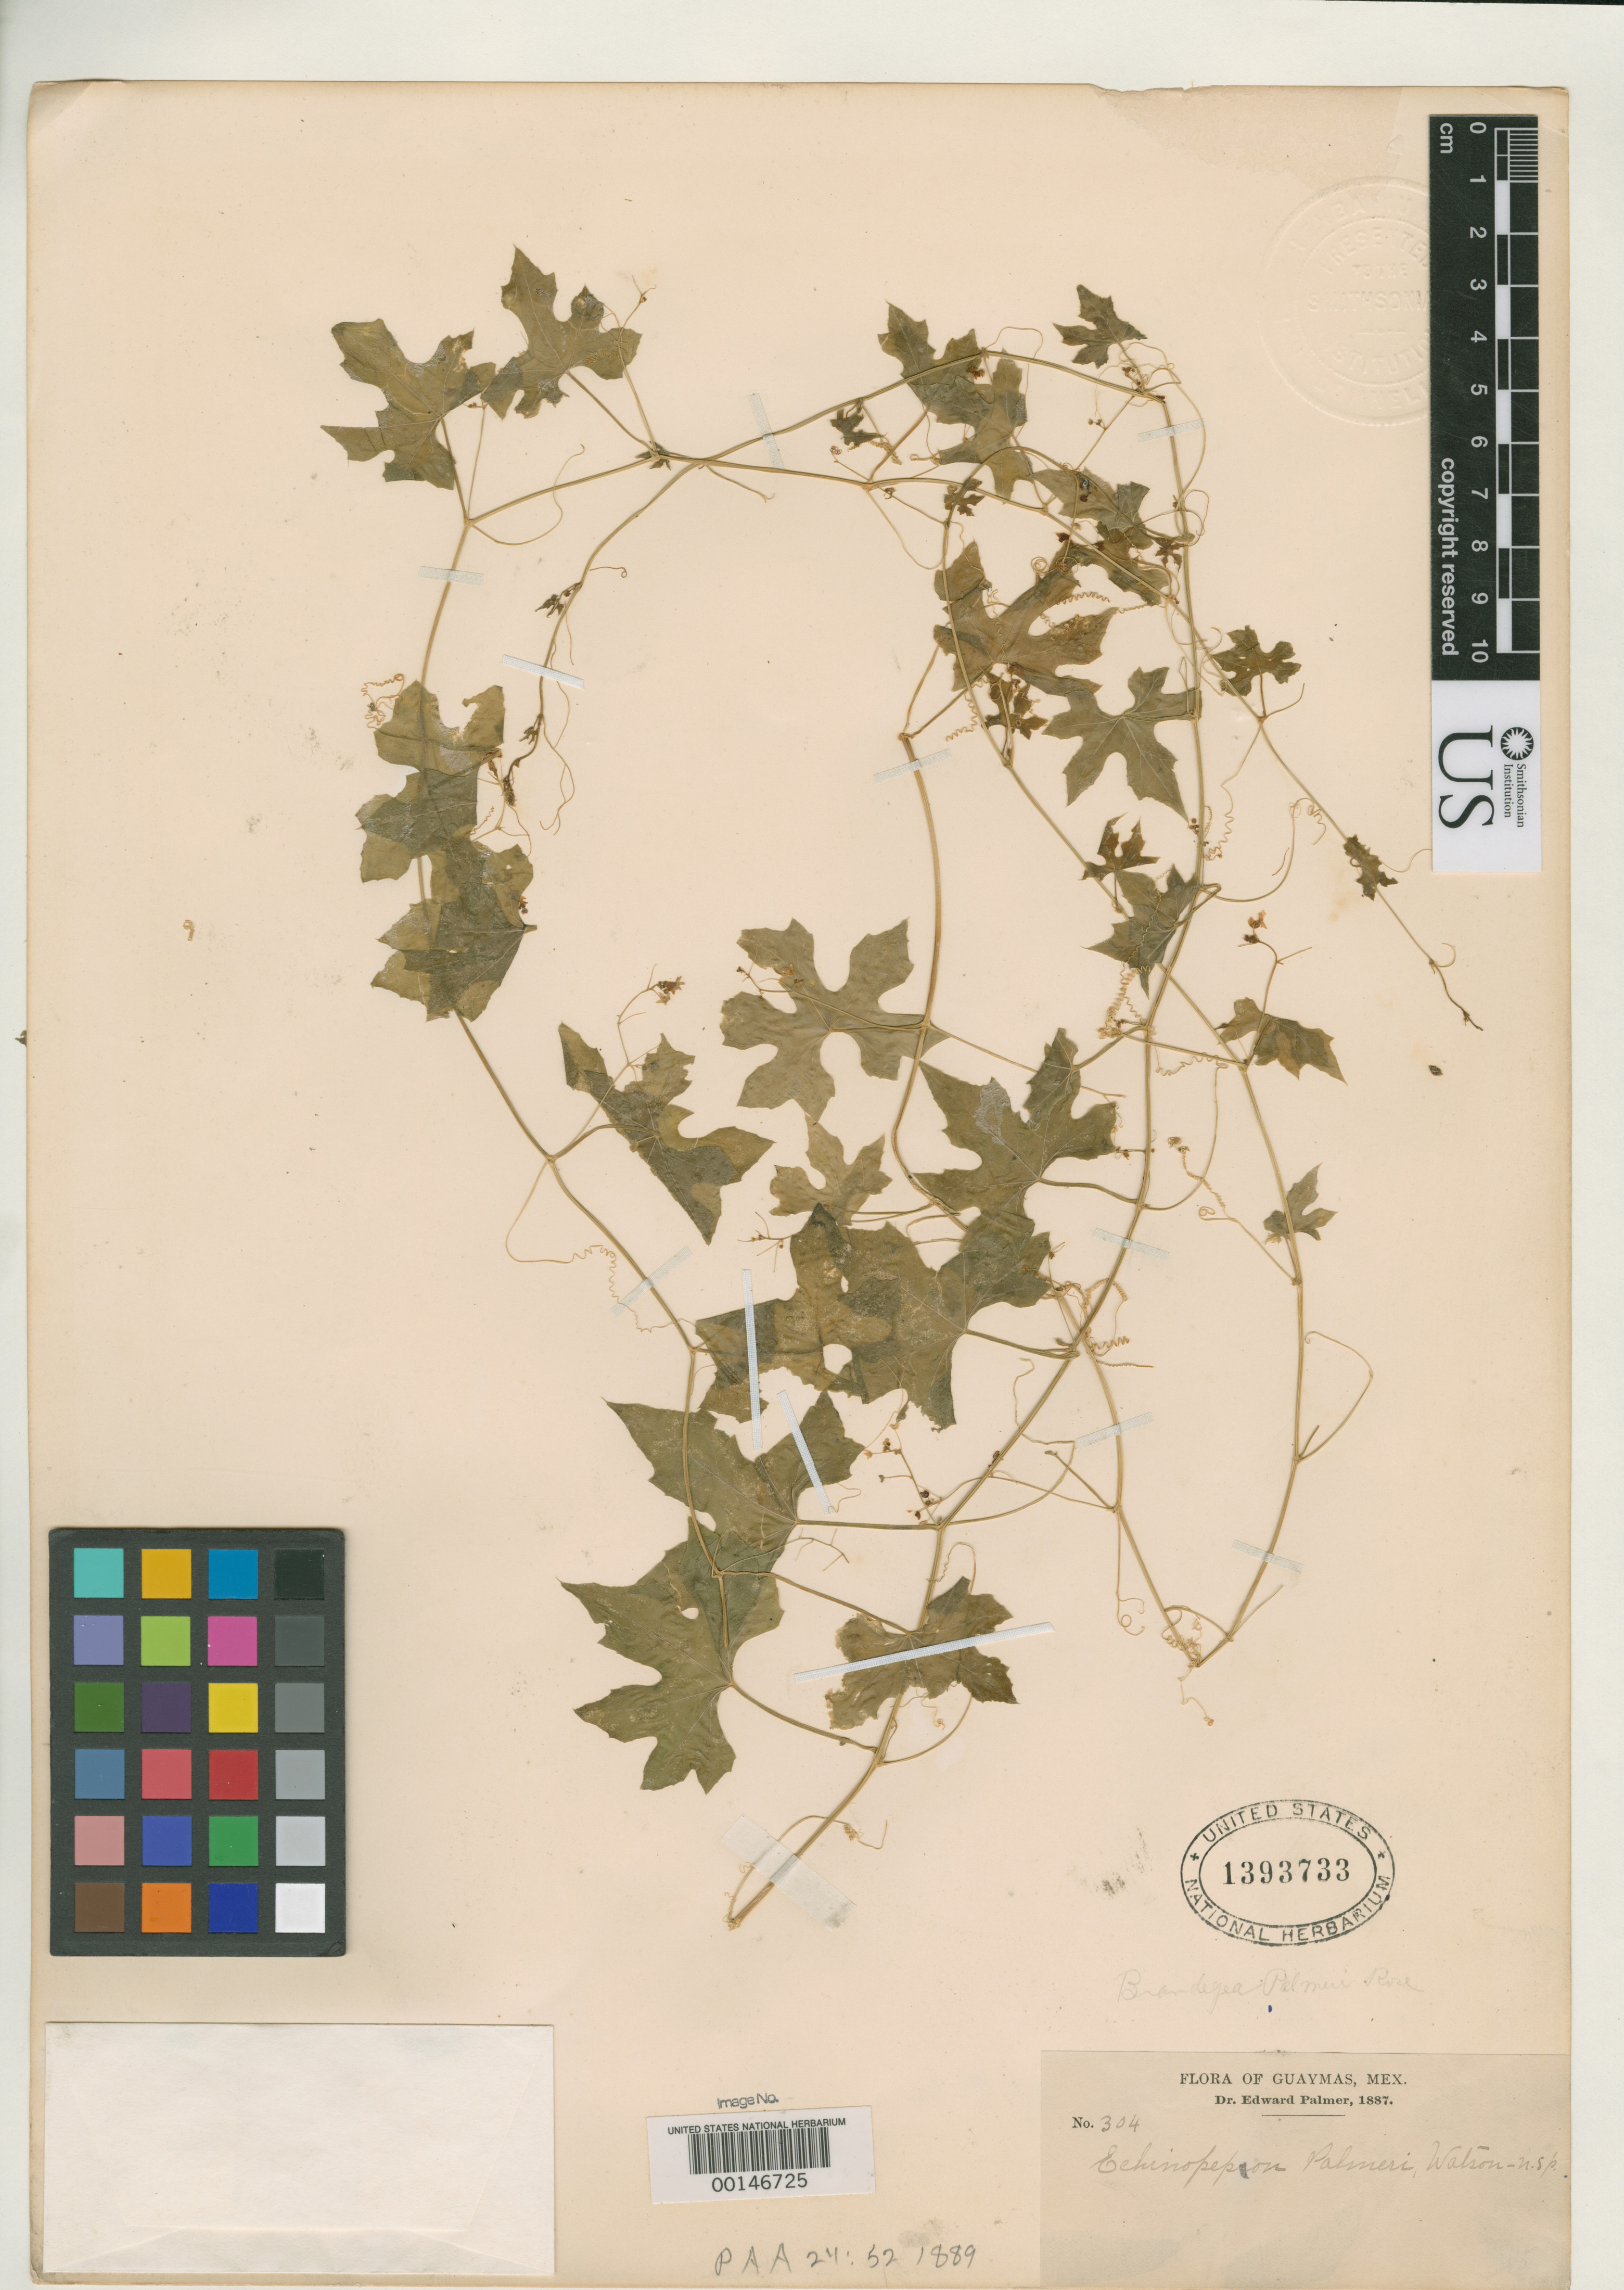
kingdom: Plantae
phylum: Tracheophyta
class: Magnoliopsida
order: Cucurbitales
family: Cucurbitaceae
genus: Echinopepon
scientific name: Echinopepon palmeri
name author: S. Watson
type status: Type Collection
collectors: E. Palmer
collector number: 304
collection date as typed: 1887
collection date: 1887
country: Mexico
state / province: Sonora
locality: Guaymas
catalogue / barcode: US 1393733